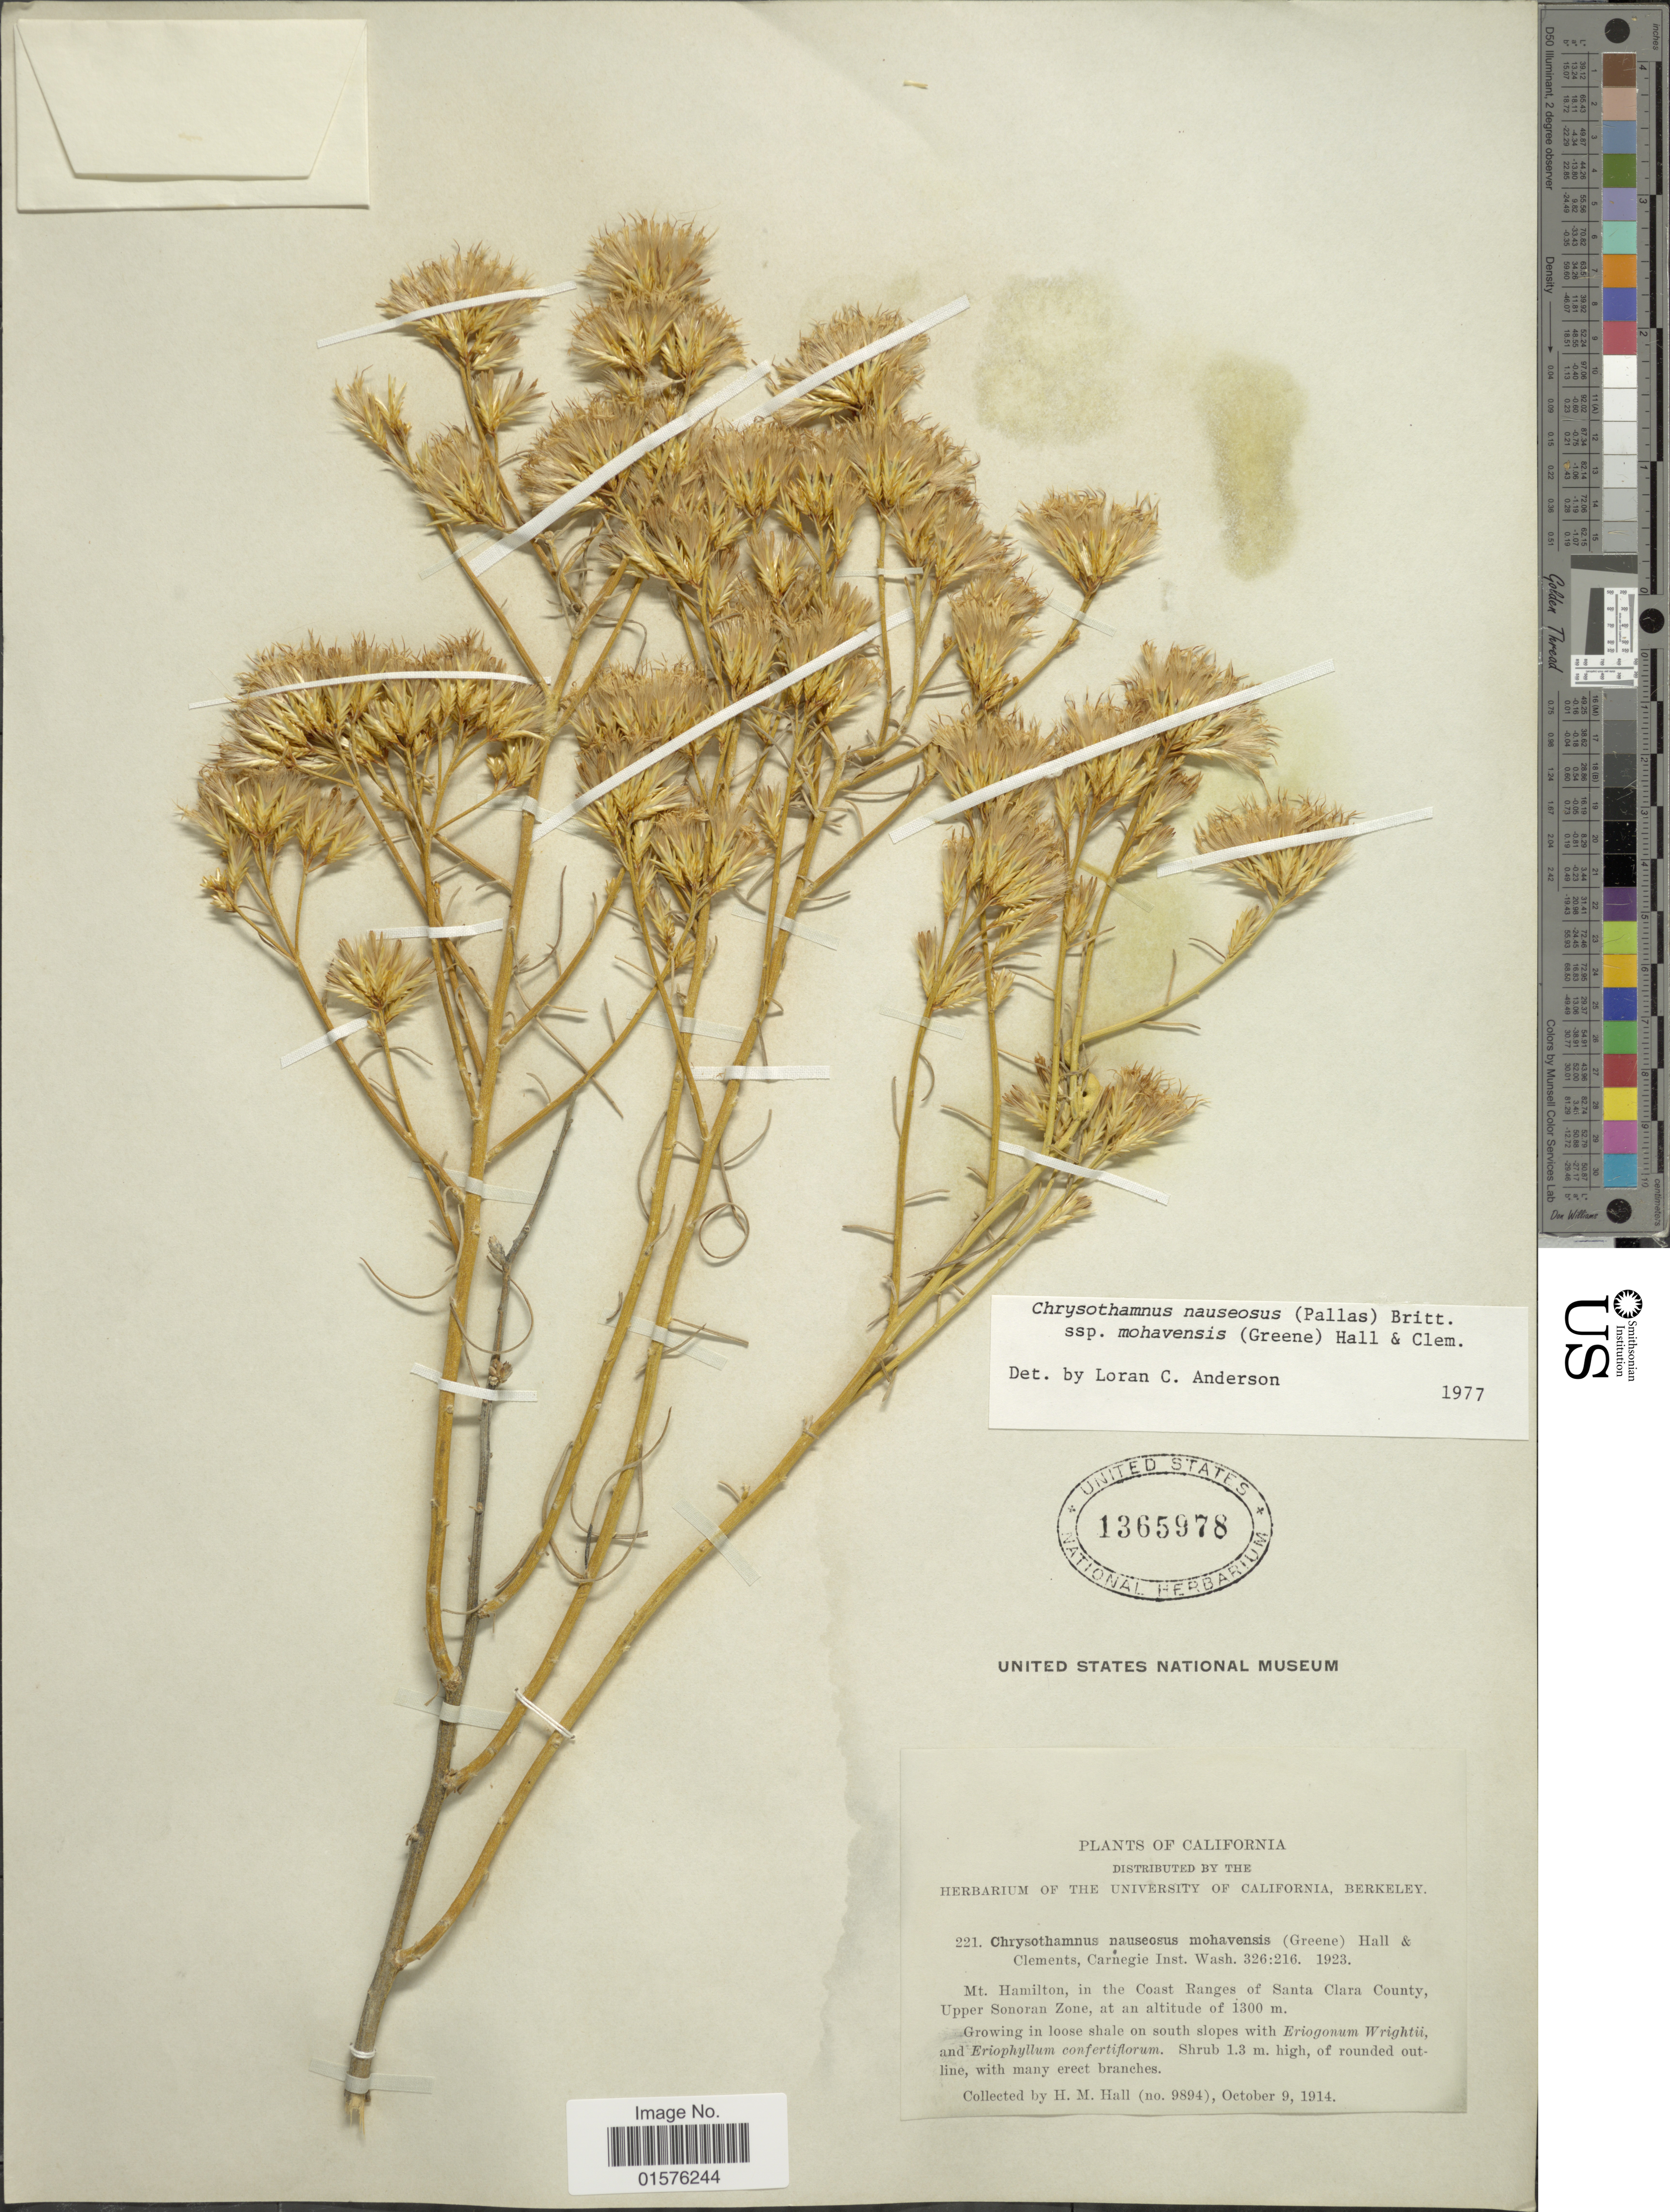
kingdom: Plantae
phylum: Tracheophyta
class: Magnoliopsida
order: Asterales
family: Asteraceae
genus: Ericameria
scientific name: Ericameria nauseosa var. mohavensis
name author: (S.W. Greene) G.L. Nesom & G.I. Baird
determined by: Urbatsch, Lowell E., Curator (LSU), Louisiana State University (UNITED STATES)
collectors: H. M. Hall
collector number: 9894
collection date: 1914-10-09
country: United States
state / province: California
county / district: Santa Clara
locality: Mt. Hamilton, in the Coast Ranges of Santa Clara County.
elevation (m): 1300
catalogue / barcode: US 1365978